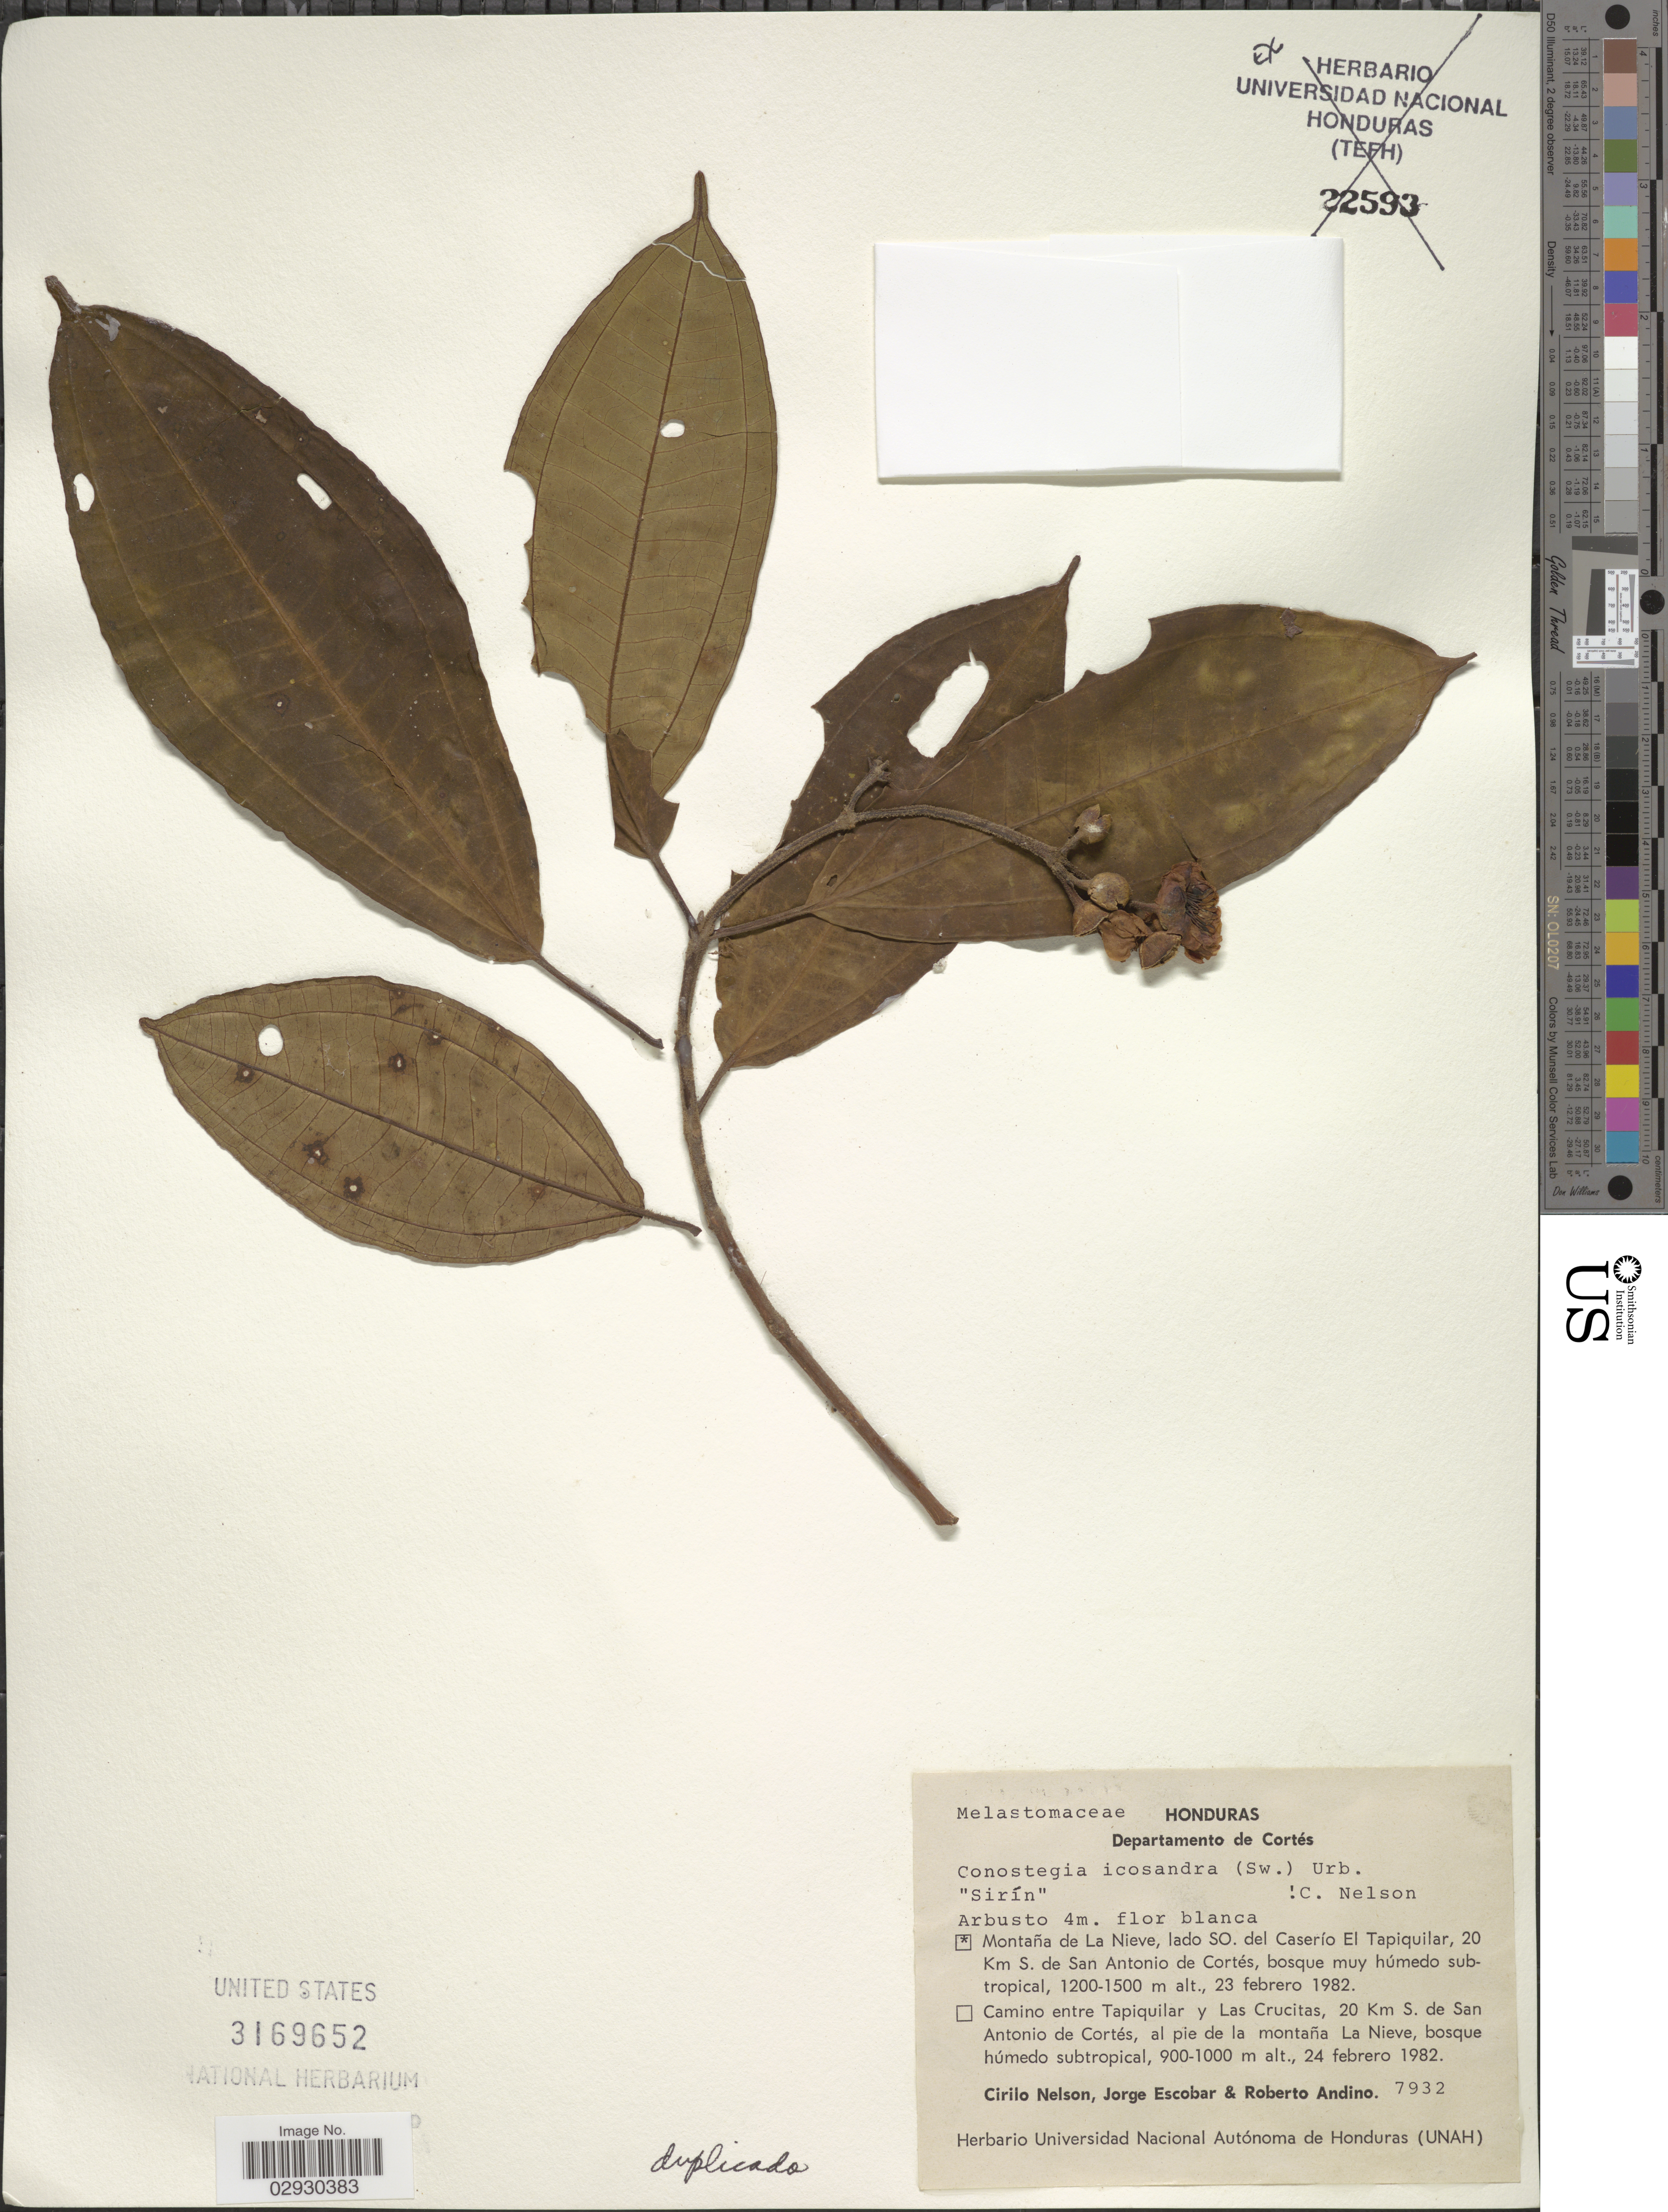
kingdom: Plantae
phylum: Tracheophyta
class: Magnoliopsida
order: Myrtales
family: Melastomataceae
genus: Conostegia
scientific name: Conostegia icosandra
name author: (Sw.) Urb.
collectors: C. Nelson, J. Escobar & R. Andino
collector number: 7932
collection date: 1982-02-23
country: Honduras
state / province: Cortés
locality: Departamento de Cortés. Montaña de La Nieve, lado SO. del Caserío El Tapiquilar, 20 Km S. de San Antonio de Cortés, bosque muy húmedo sub-tropical.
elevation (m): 1200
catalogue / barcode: US 3169652